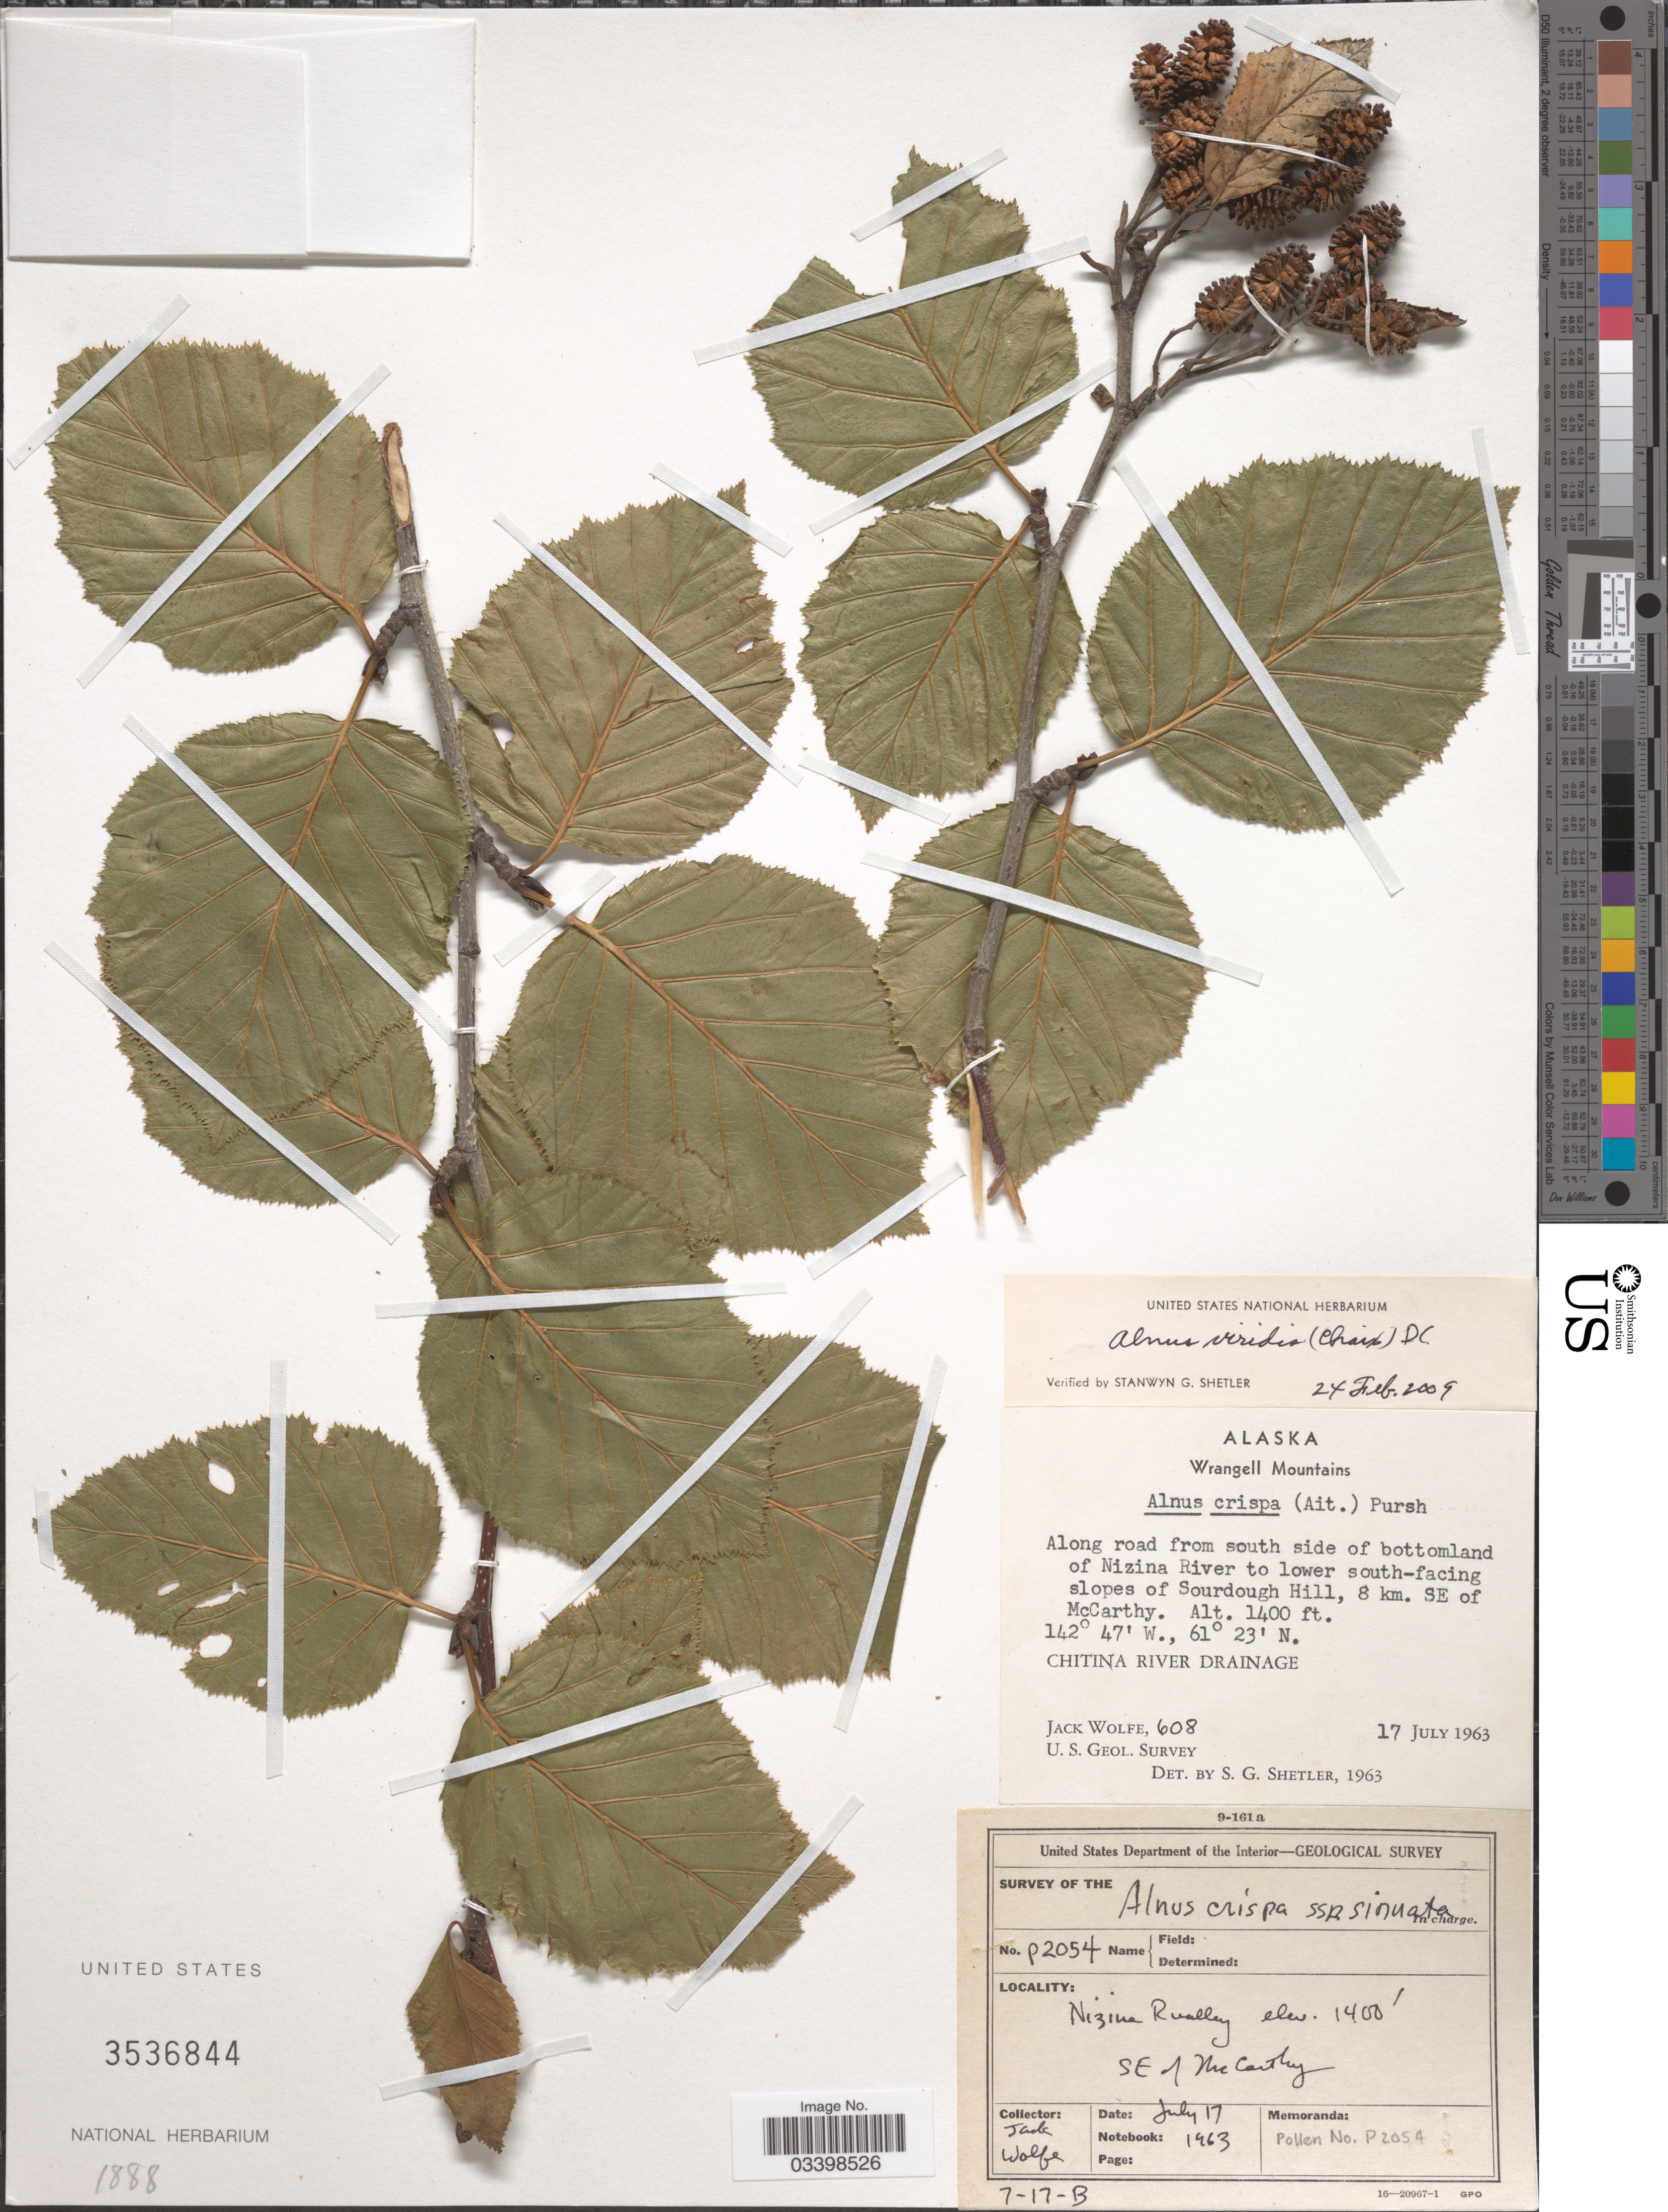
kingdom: Plantae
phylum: Tracheophyta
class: Magnoliopsida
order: Fagales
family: Betulaceae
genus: Alnus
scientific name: Alnus viridis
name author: (Chaix) DC.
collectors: J. Wolfe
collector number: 608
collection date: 1963-07-17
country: United States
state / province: Alaska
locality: Wrangell Mountains. Along road from south side of bottomland of Nizina River to lower south-facing slopes of Sourdough Hill, 8 km. SE of McCarthy. Chitina River Drainage.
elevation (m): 427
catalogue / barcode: US 3536844